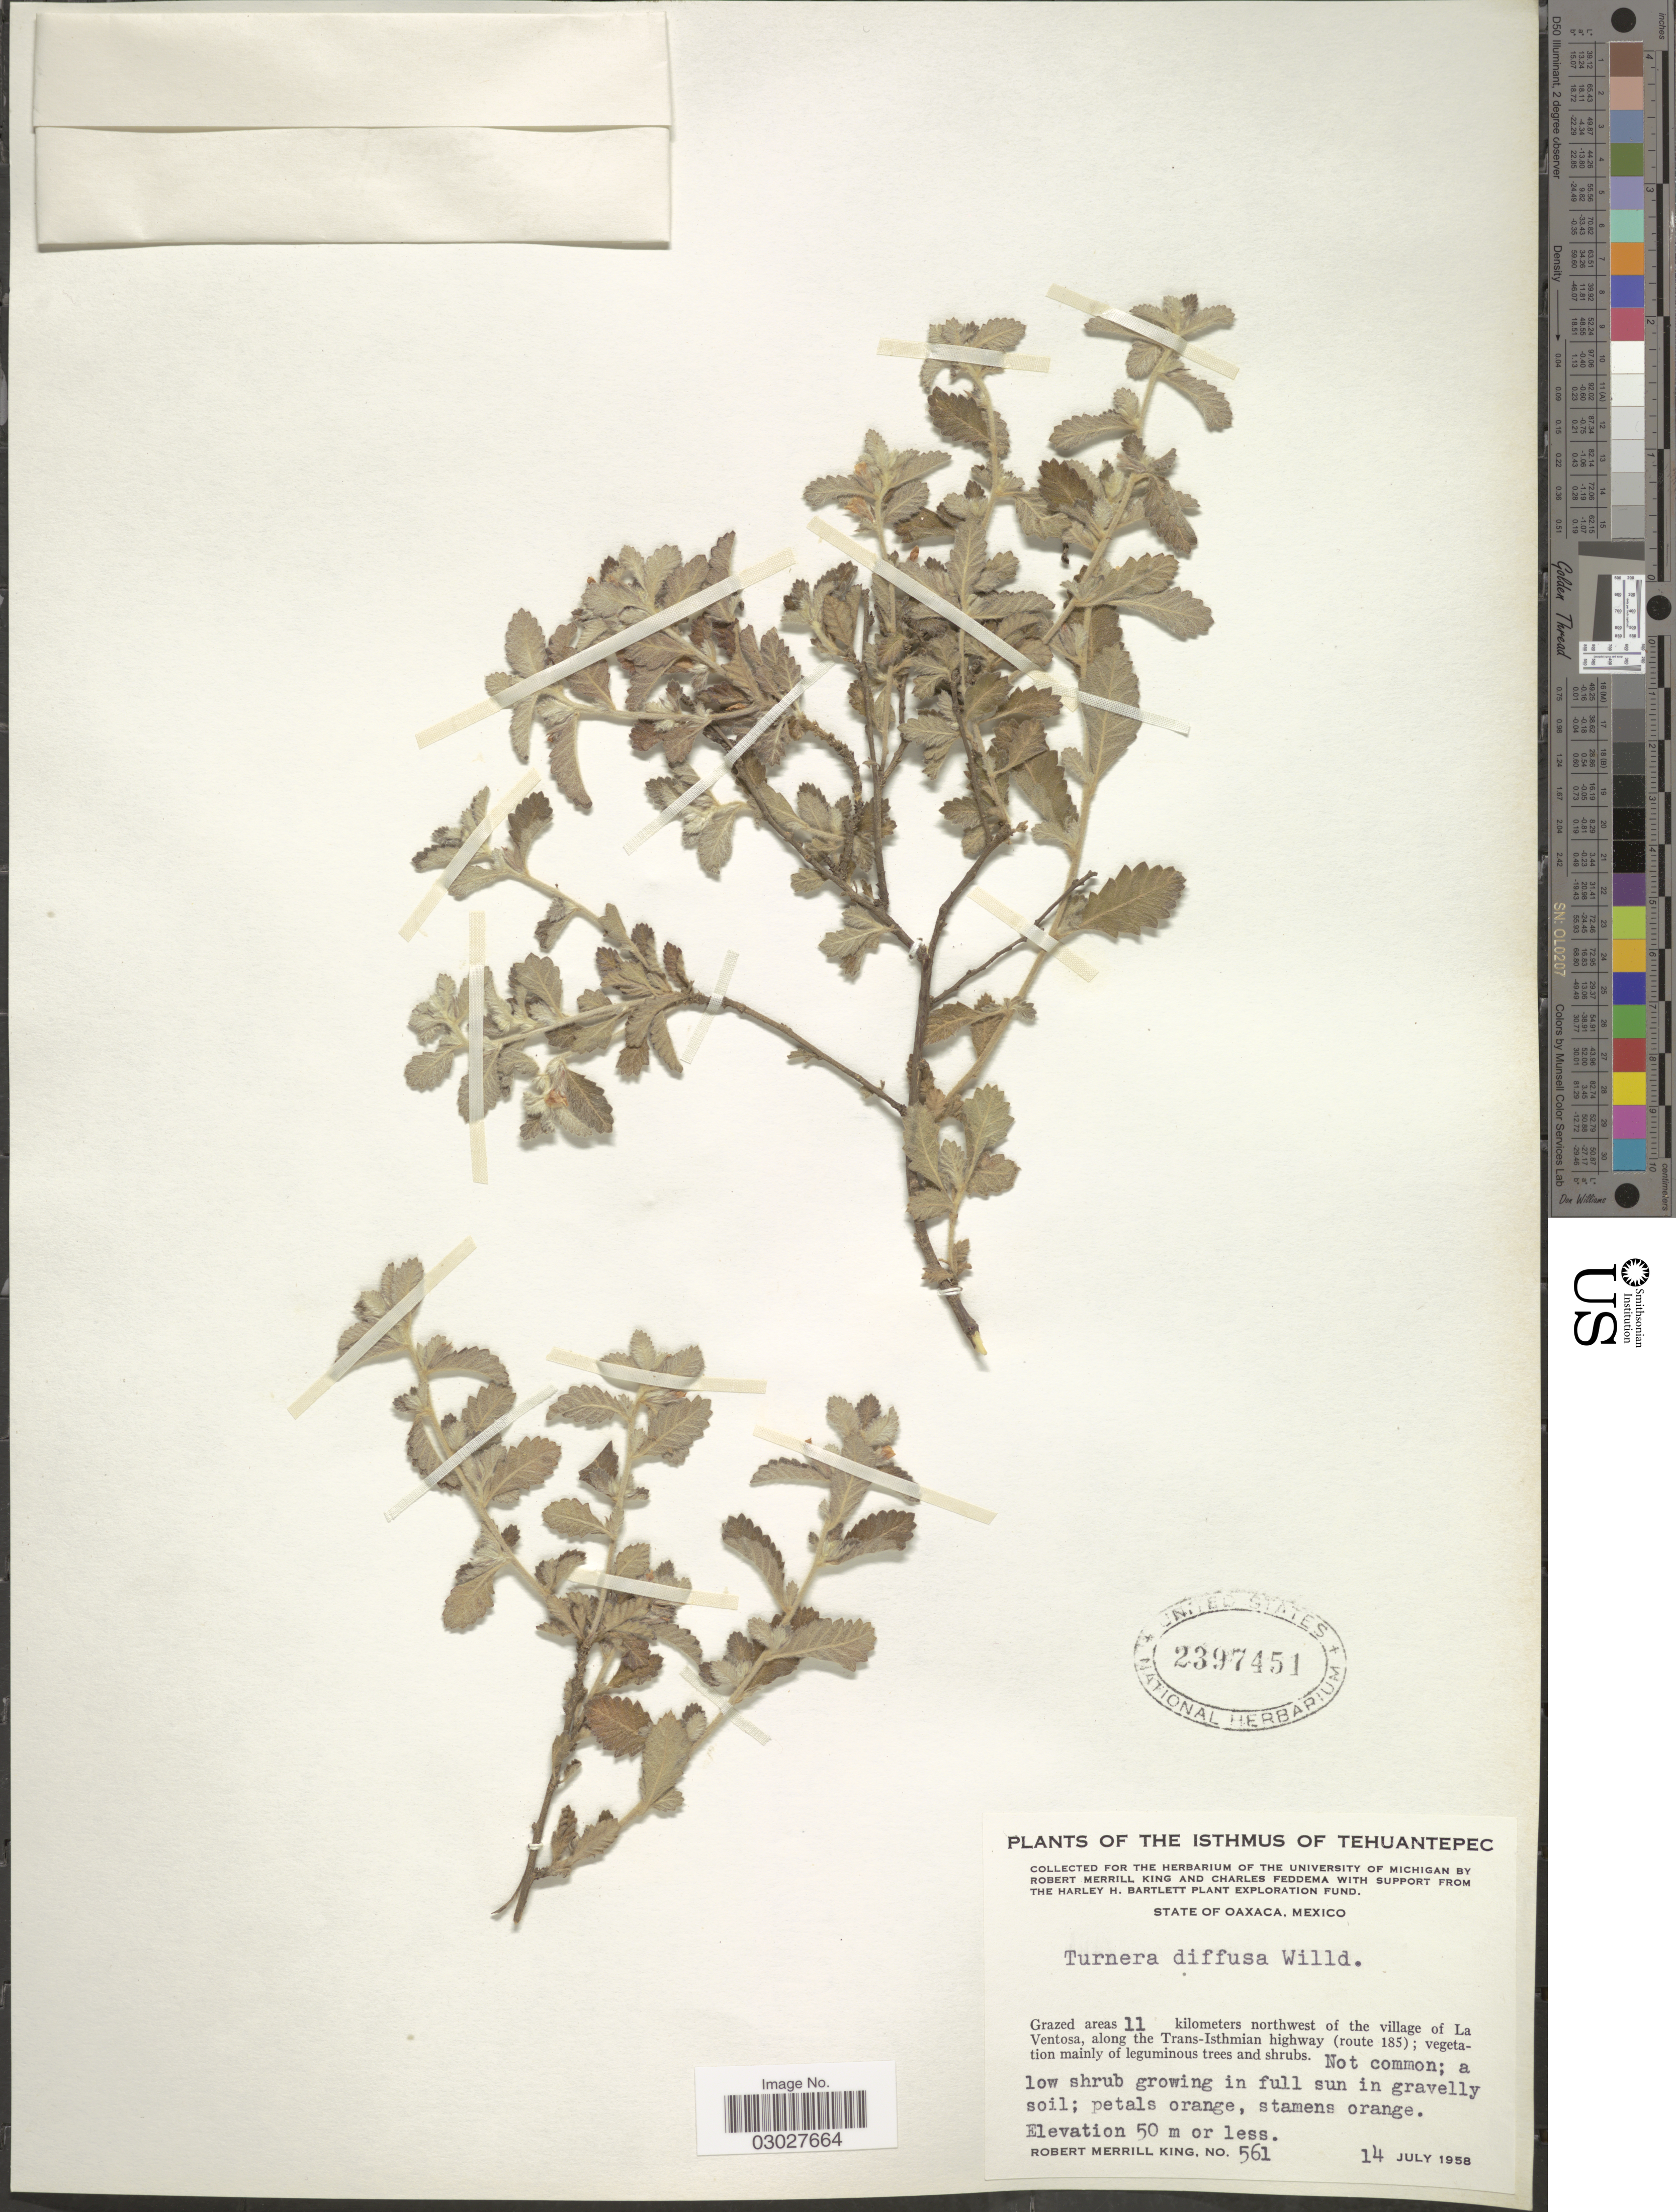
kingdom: Plantae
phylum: Tracheophyta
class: Magnoliopsida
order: Malpighiales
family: Turneraceae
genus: Turnera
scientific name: Turnera diffusa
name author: Willd. ex Schult.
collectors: R. M. King & C. Feddema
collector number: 561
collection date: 1958-07-14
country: Mexico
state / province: Oaxaca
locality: Tehuantepec. 11 kilometers northwest of the village of La Ventosa, along the Trans-Isthmian highway (route 185).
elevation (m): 50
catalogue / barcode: US 2397451